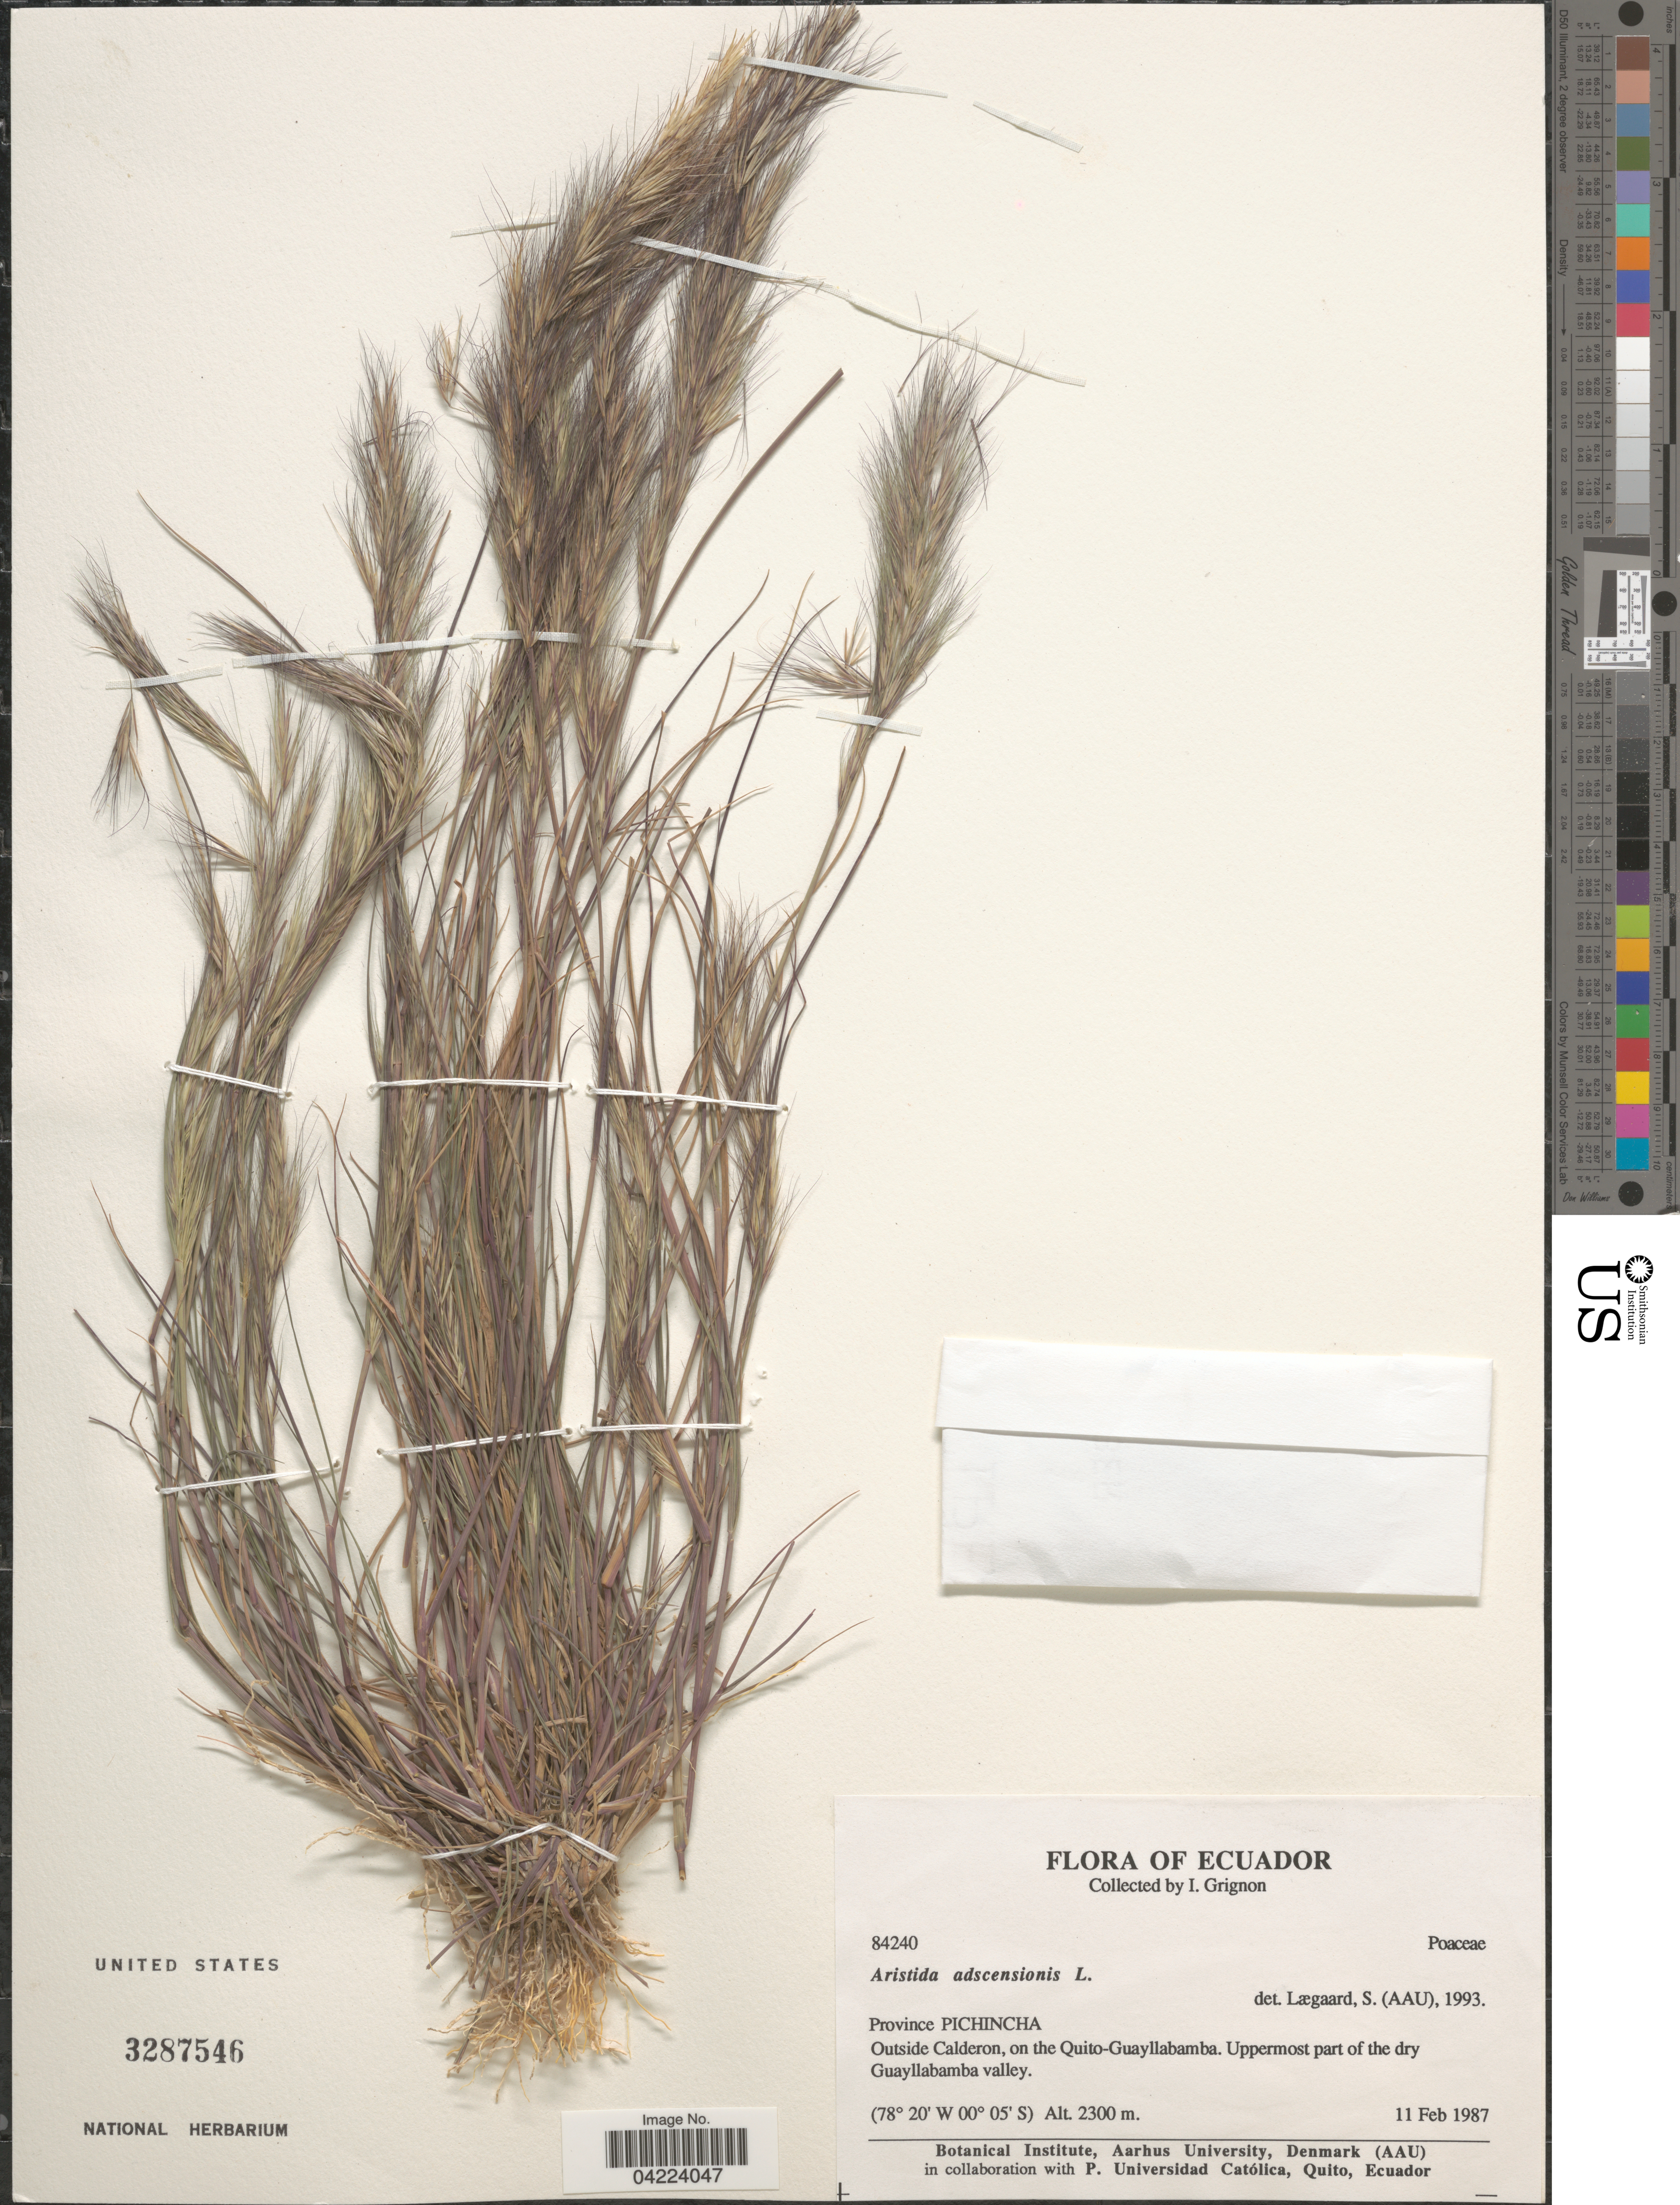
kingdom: Plantae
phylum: Tracheophyta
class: Liliopsida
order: Poales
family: Poaceae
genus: Aristida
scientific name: Aristida adscensionis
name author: L.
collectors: I. Grignon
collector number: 84240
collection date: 1987-02-11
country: Ecuador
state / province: Pichincha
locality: Outside Calderon, on the Quito-Guayllabamba. Uppermost part of the dry Guayllabamba valley.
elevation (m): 2300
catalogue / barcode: US 3287546